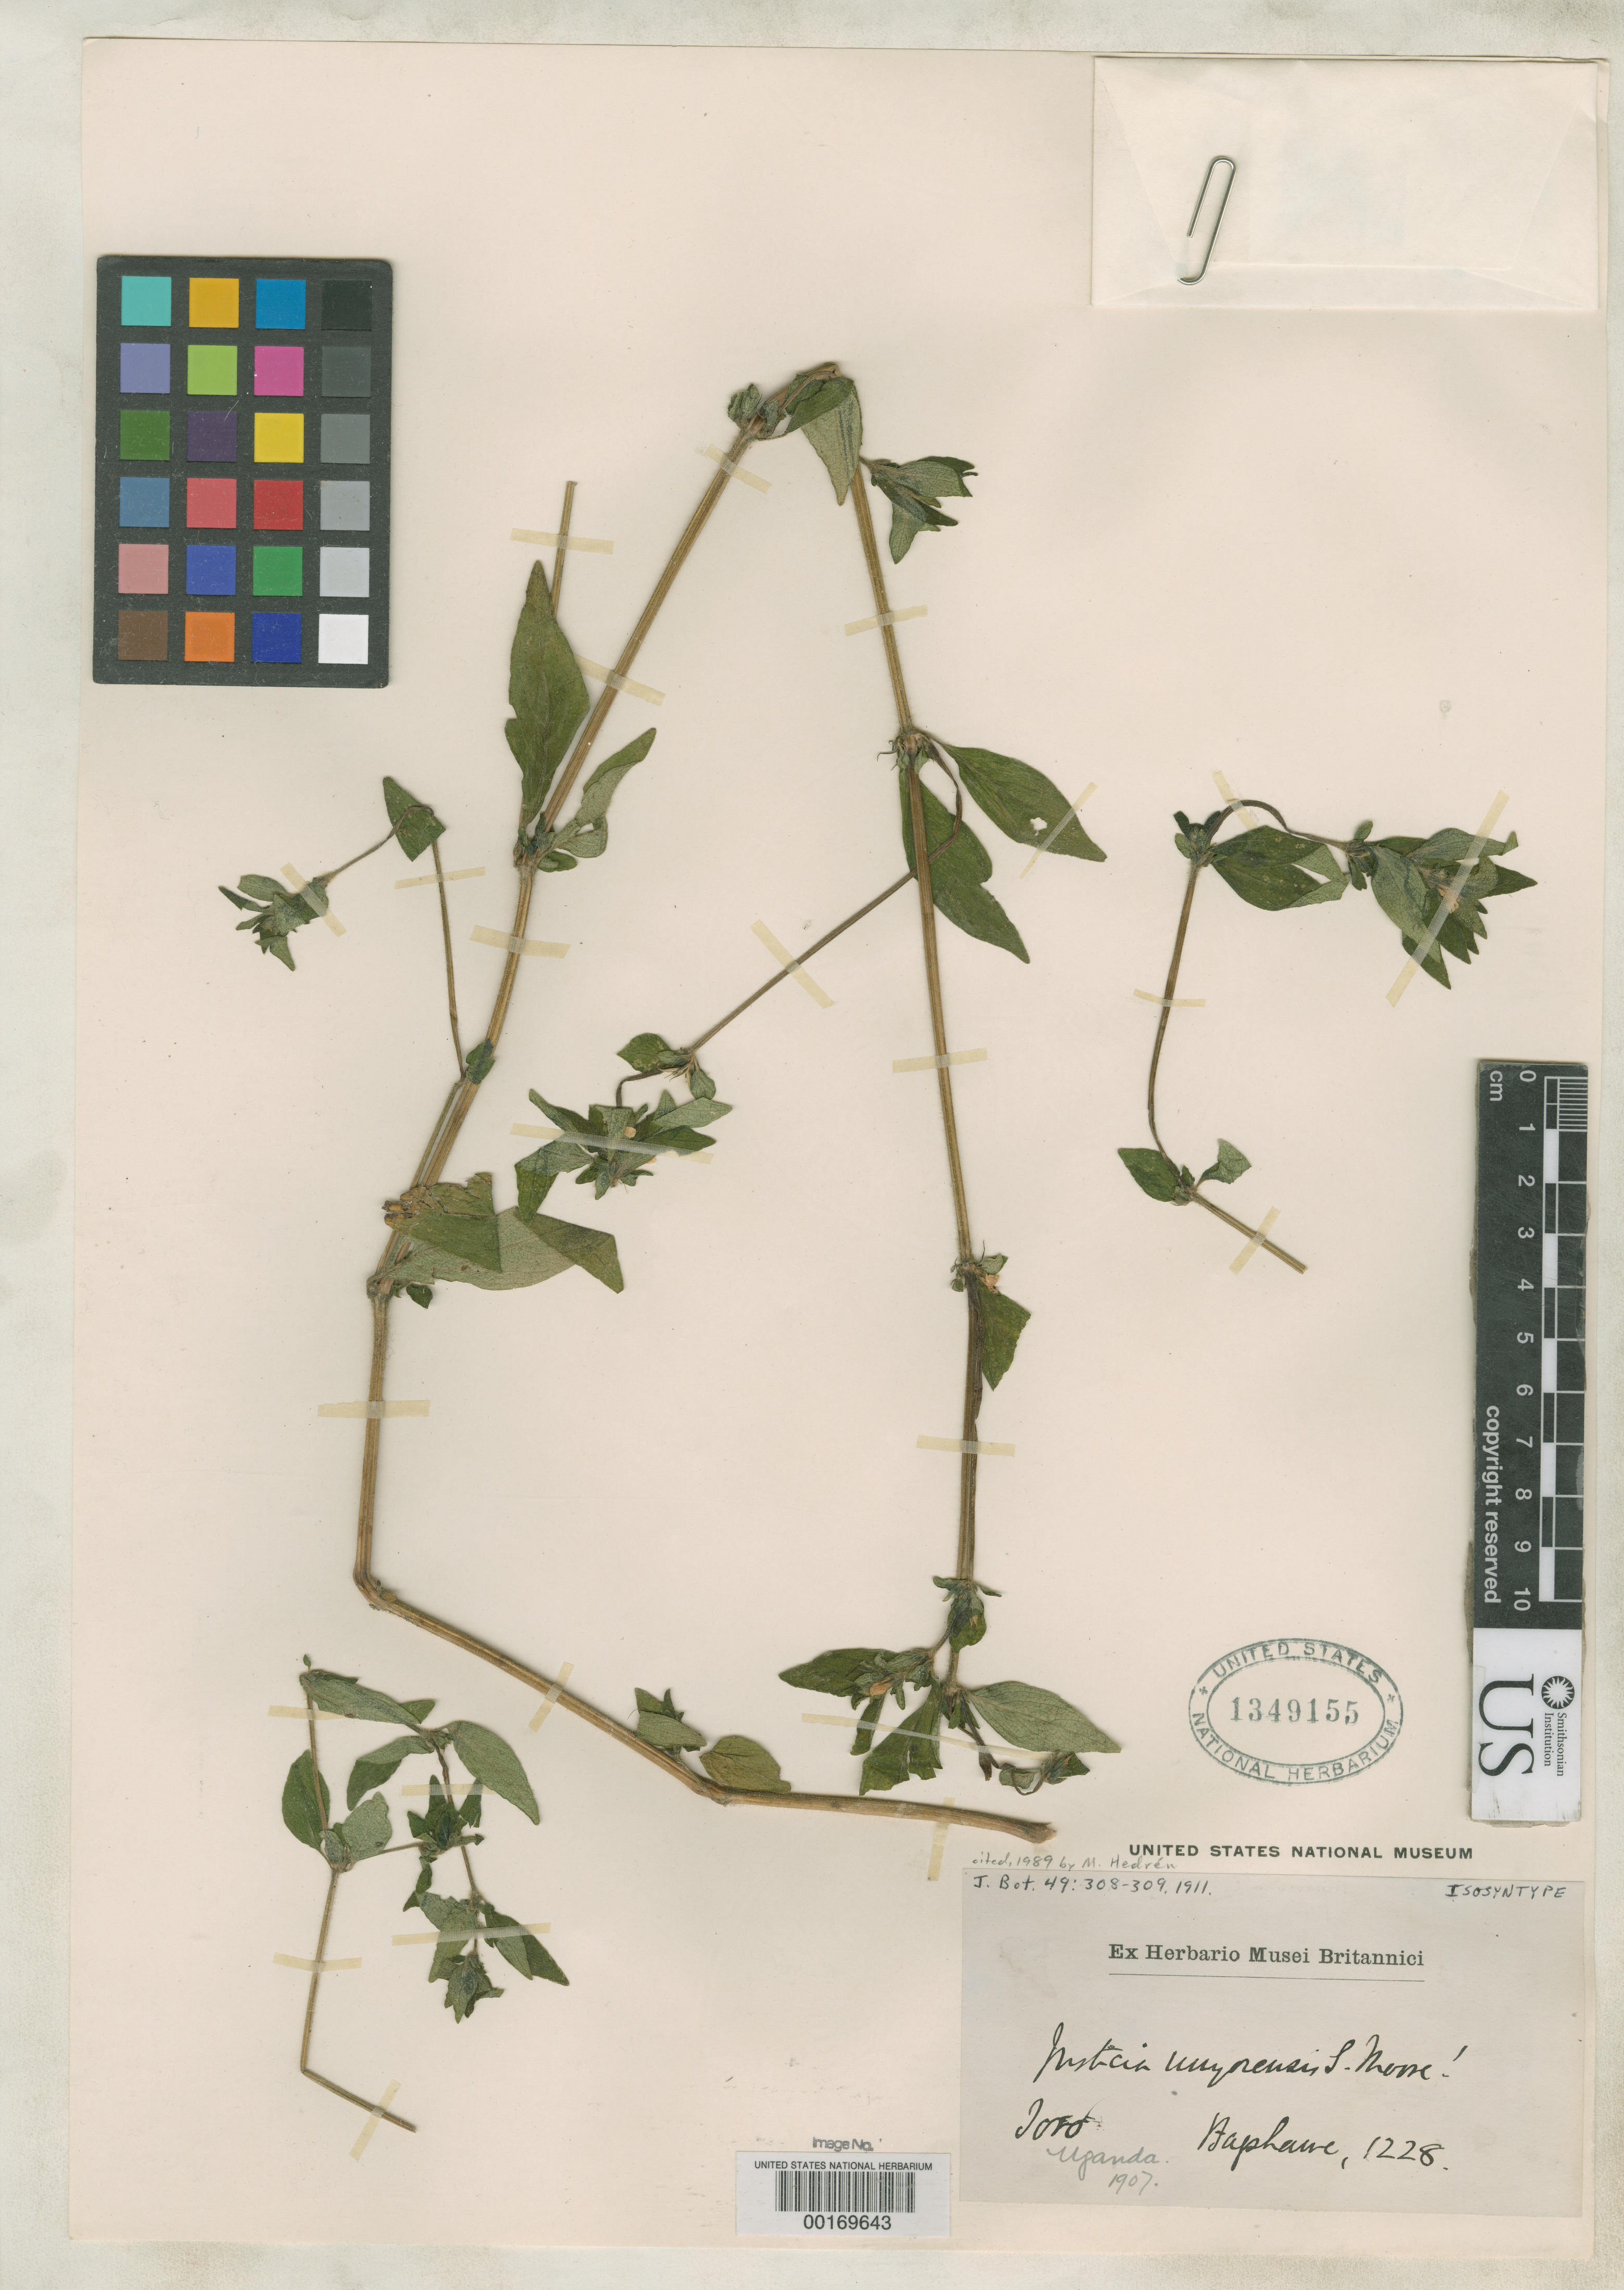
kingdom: Plantae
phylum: Tracheophyta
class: Magnoliopsida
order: Lamiales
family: Acanthaceae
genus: Justicia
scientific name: Justicia unyorensis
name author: S. Moore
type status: Isosyntype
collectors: A. Bagshawe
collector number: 1228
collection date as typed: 1907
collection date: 1907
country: Uganda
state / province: Western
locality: Toro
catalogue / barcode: US 1349155